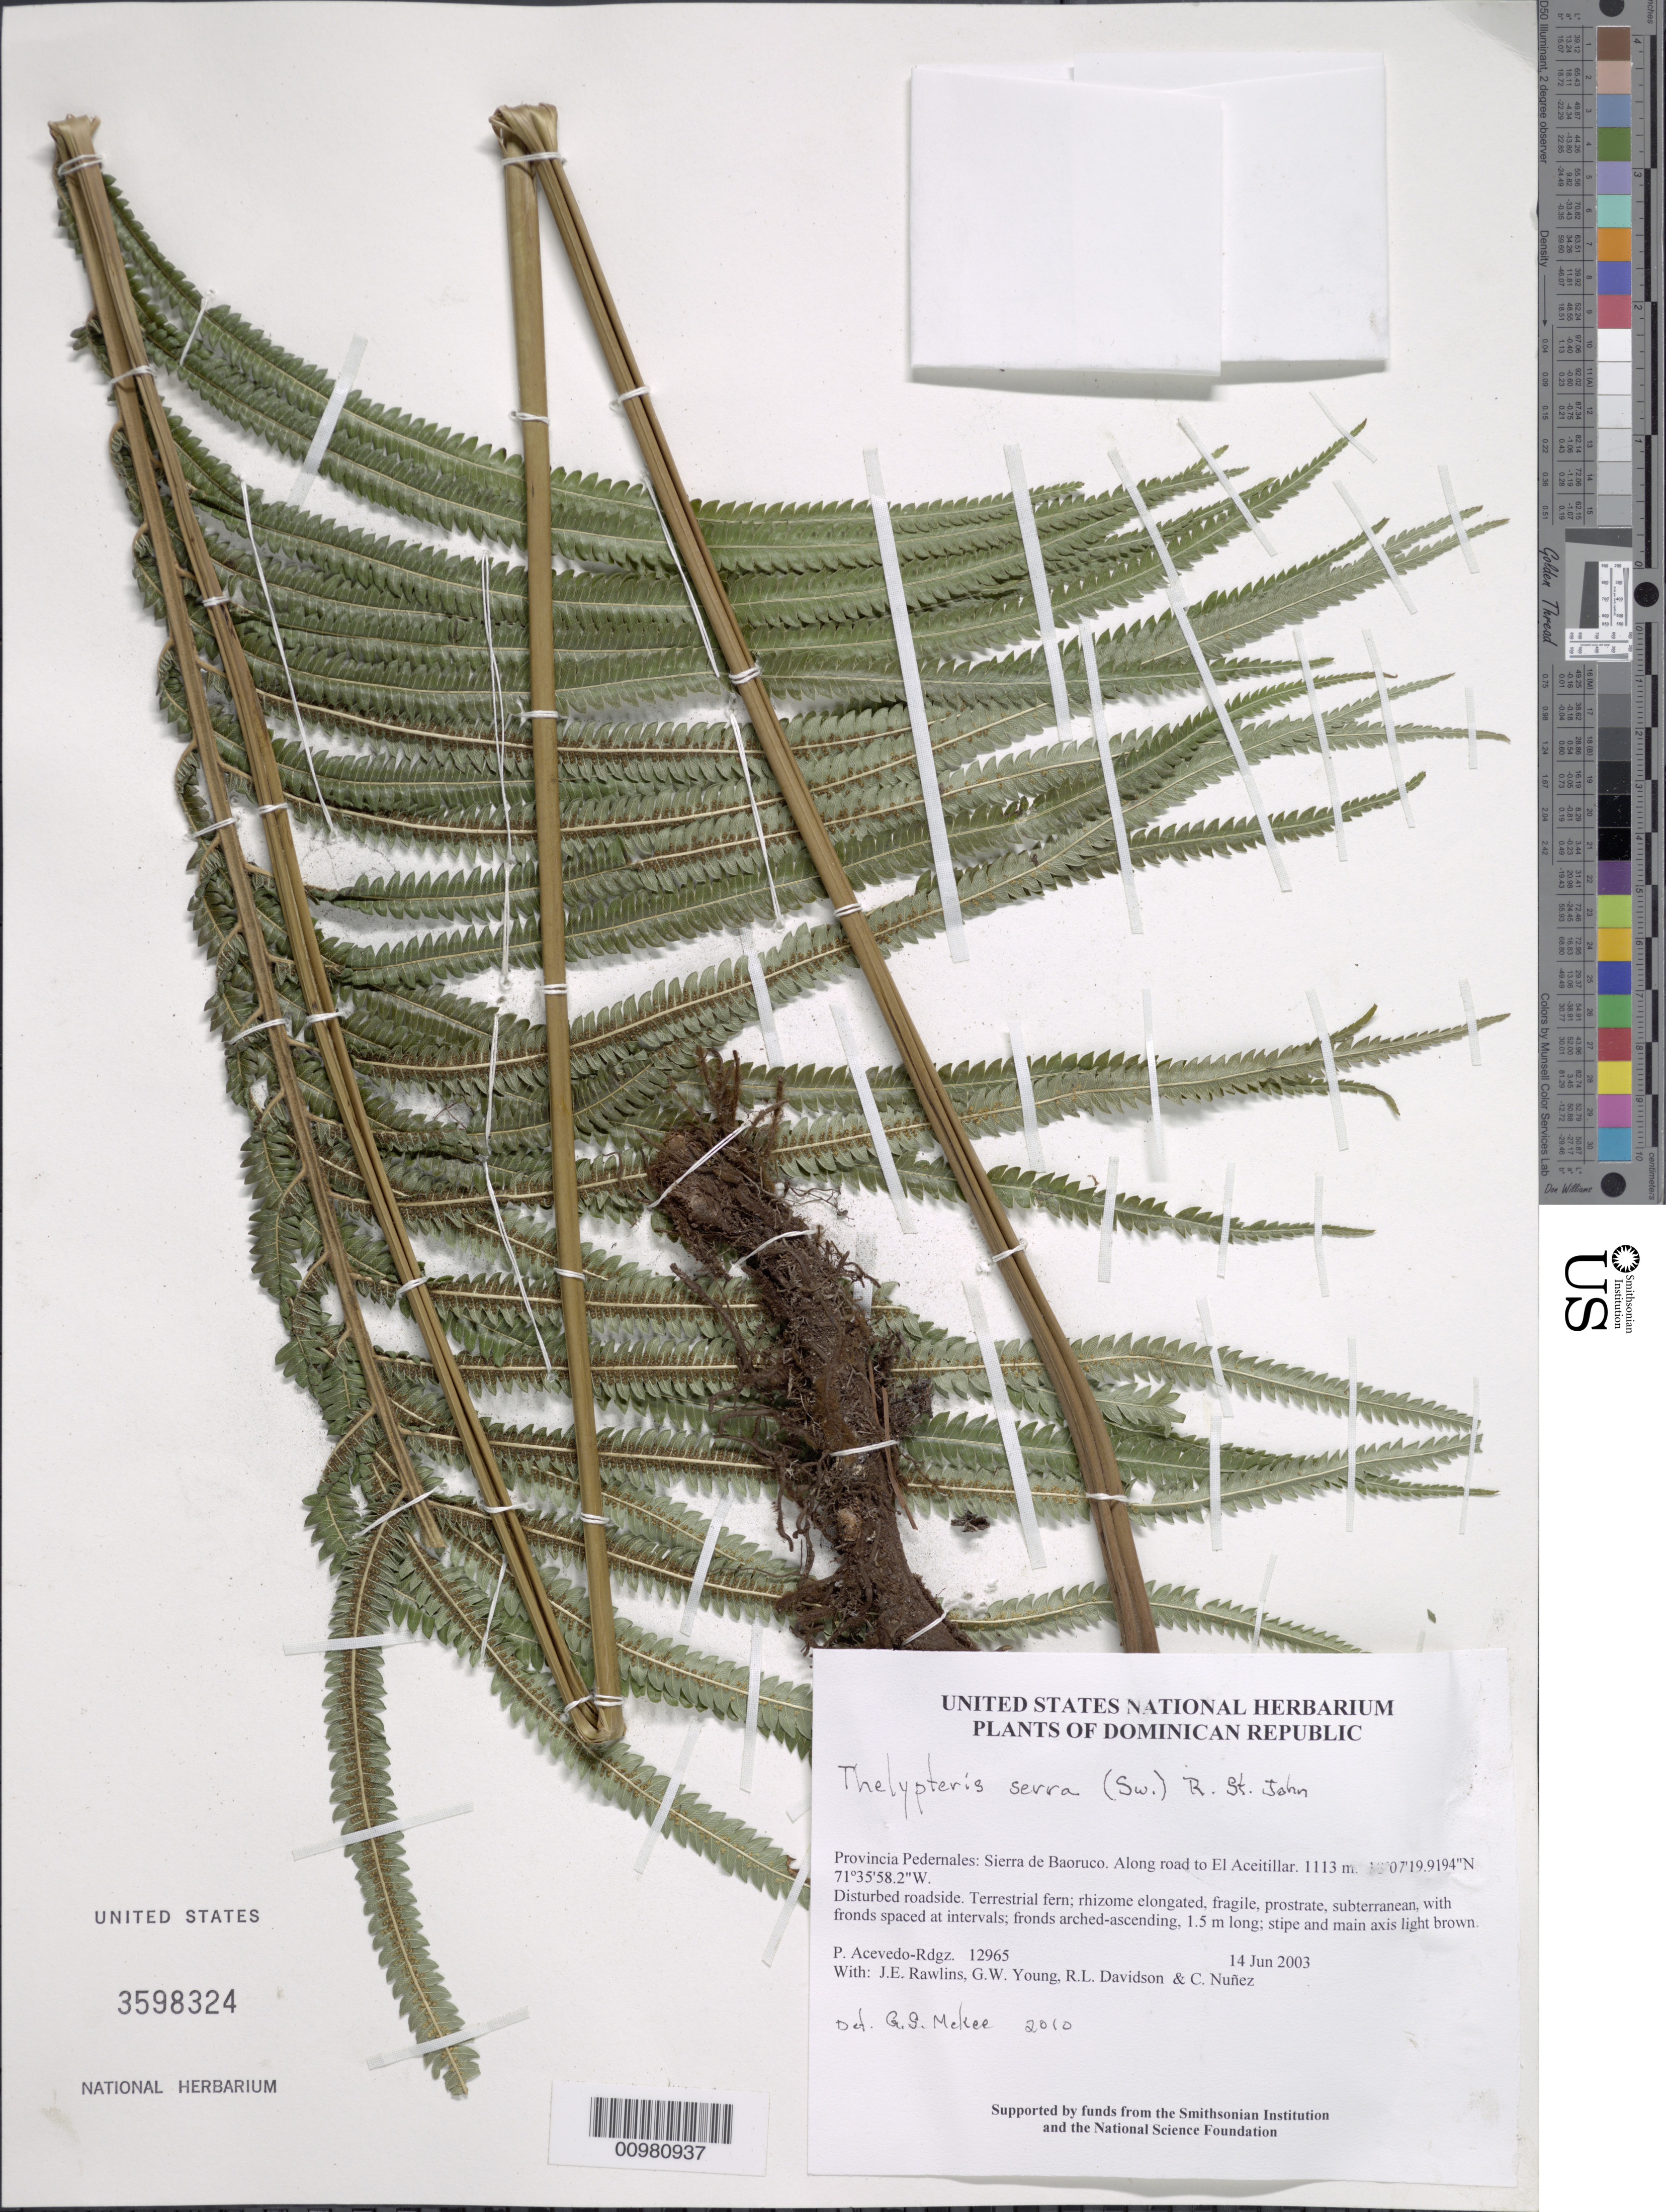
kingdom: Plantae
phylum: Tracheophyta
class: Polypodiopsida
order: Polypodiales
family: Thelypteridaceae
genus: Christella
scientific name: Christella serra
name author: (Sw.) Holttum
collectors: P. Acevedo-Rodr., J. Rawlins, G. Young, R. Davidson & C. Nunez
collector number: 12965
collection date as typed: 14 Jun 2003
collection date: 2003-06-14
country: Dominican Republic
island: Hispaniola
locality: Provincia Pedernales: Sierra de Baoruco. Along road to El Aceitillar.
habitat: Disturbed roadside.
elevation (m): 1113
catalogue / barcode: US 3598324